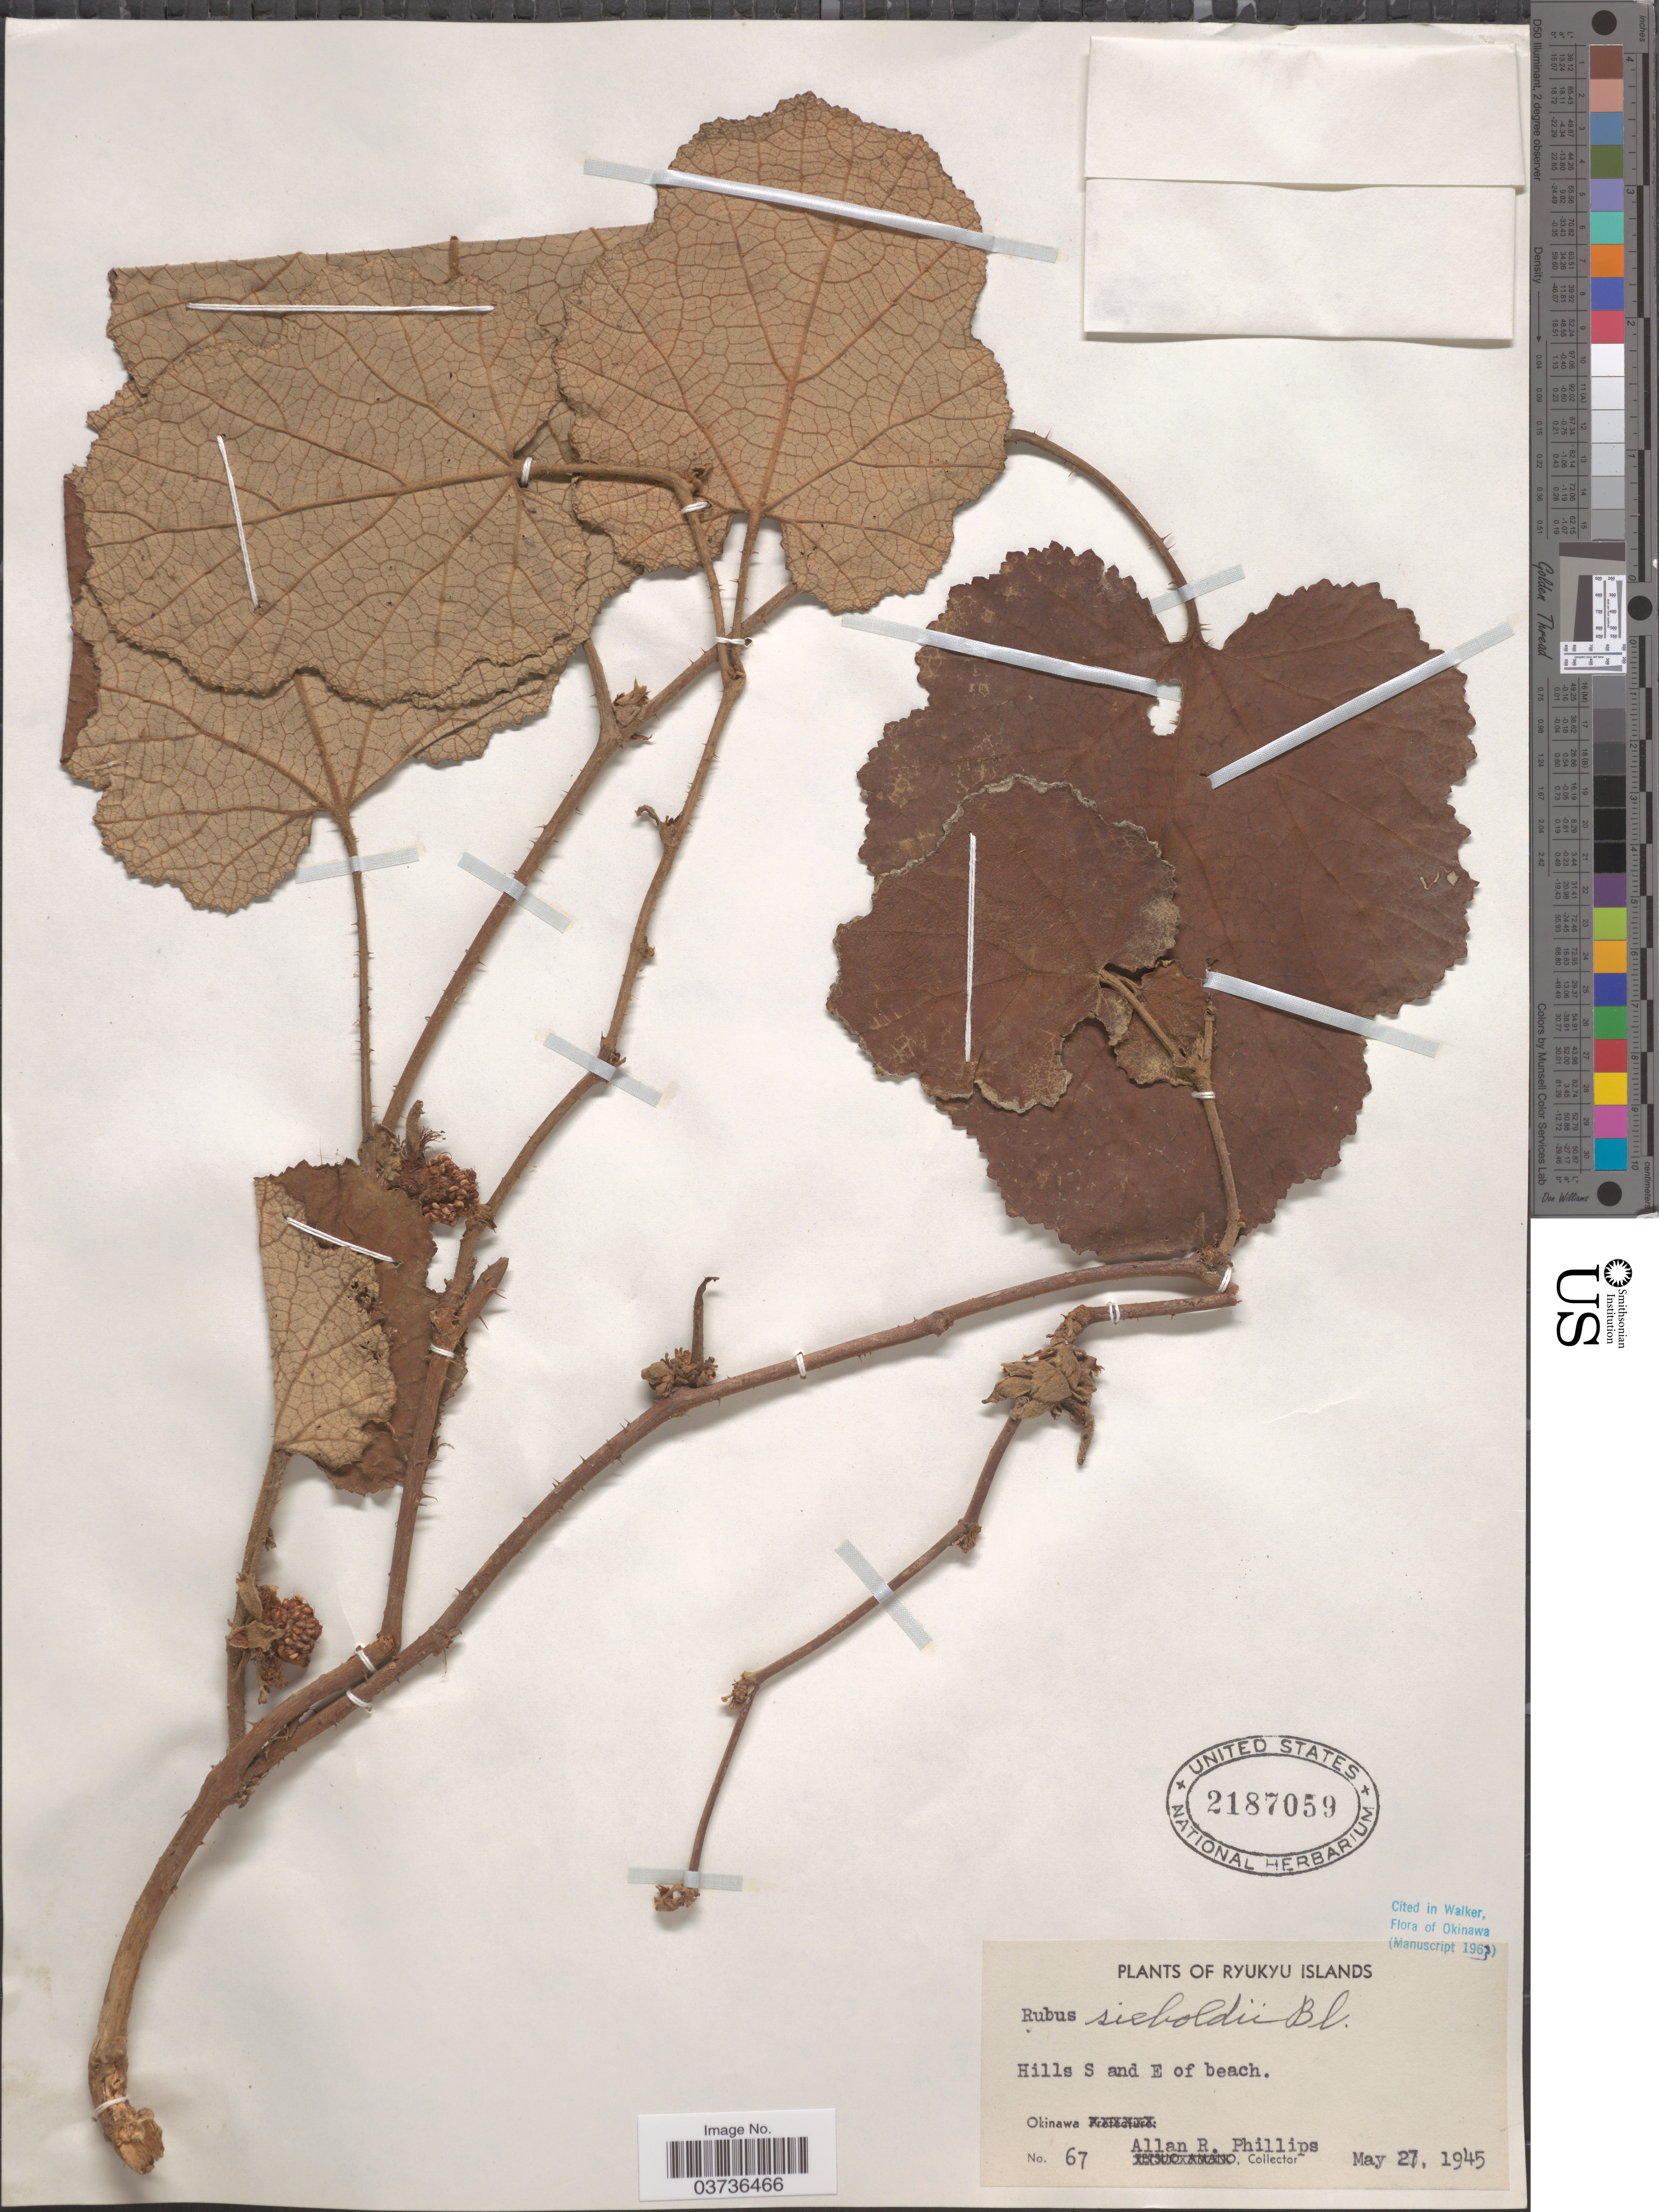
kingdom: Plantae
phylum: Tracheophyta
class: Magnoliopsida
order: Rosales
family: Rosaceae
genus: Rubus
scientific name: Rubus sieboldii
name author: Blume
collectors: A. R. Phillips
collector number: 67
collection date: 1945-05-27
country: Japan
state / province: Okinawa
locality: Ryukyu Islands. Hills S and E of beach.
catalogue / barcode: US 2187059